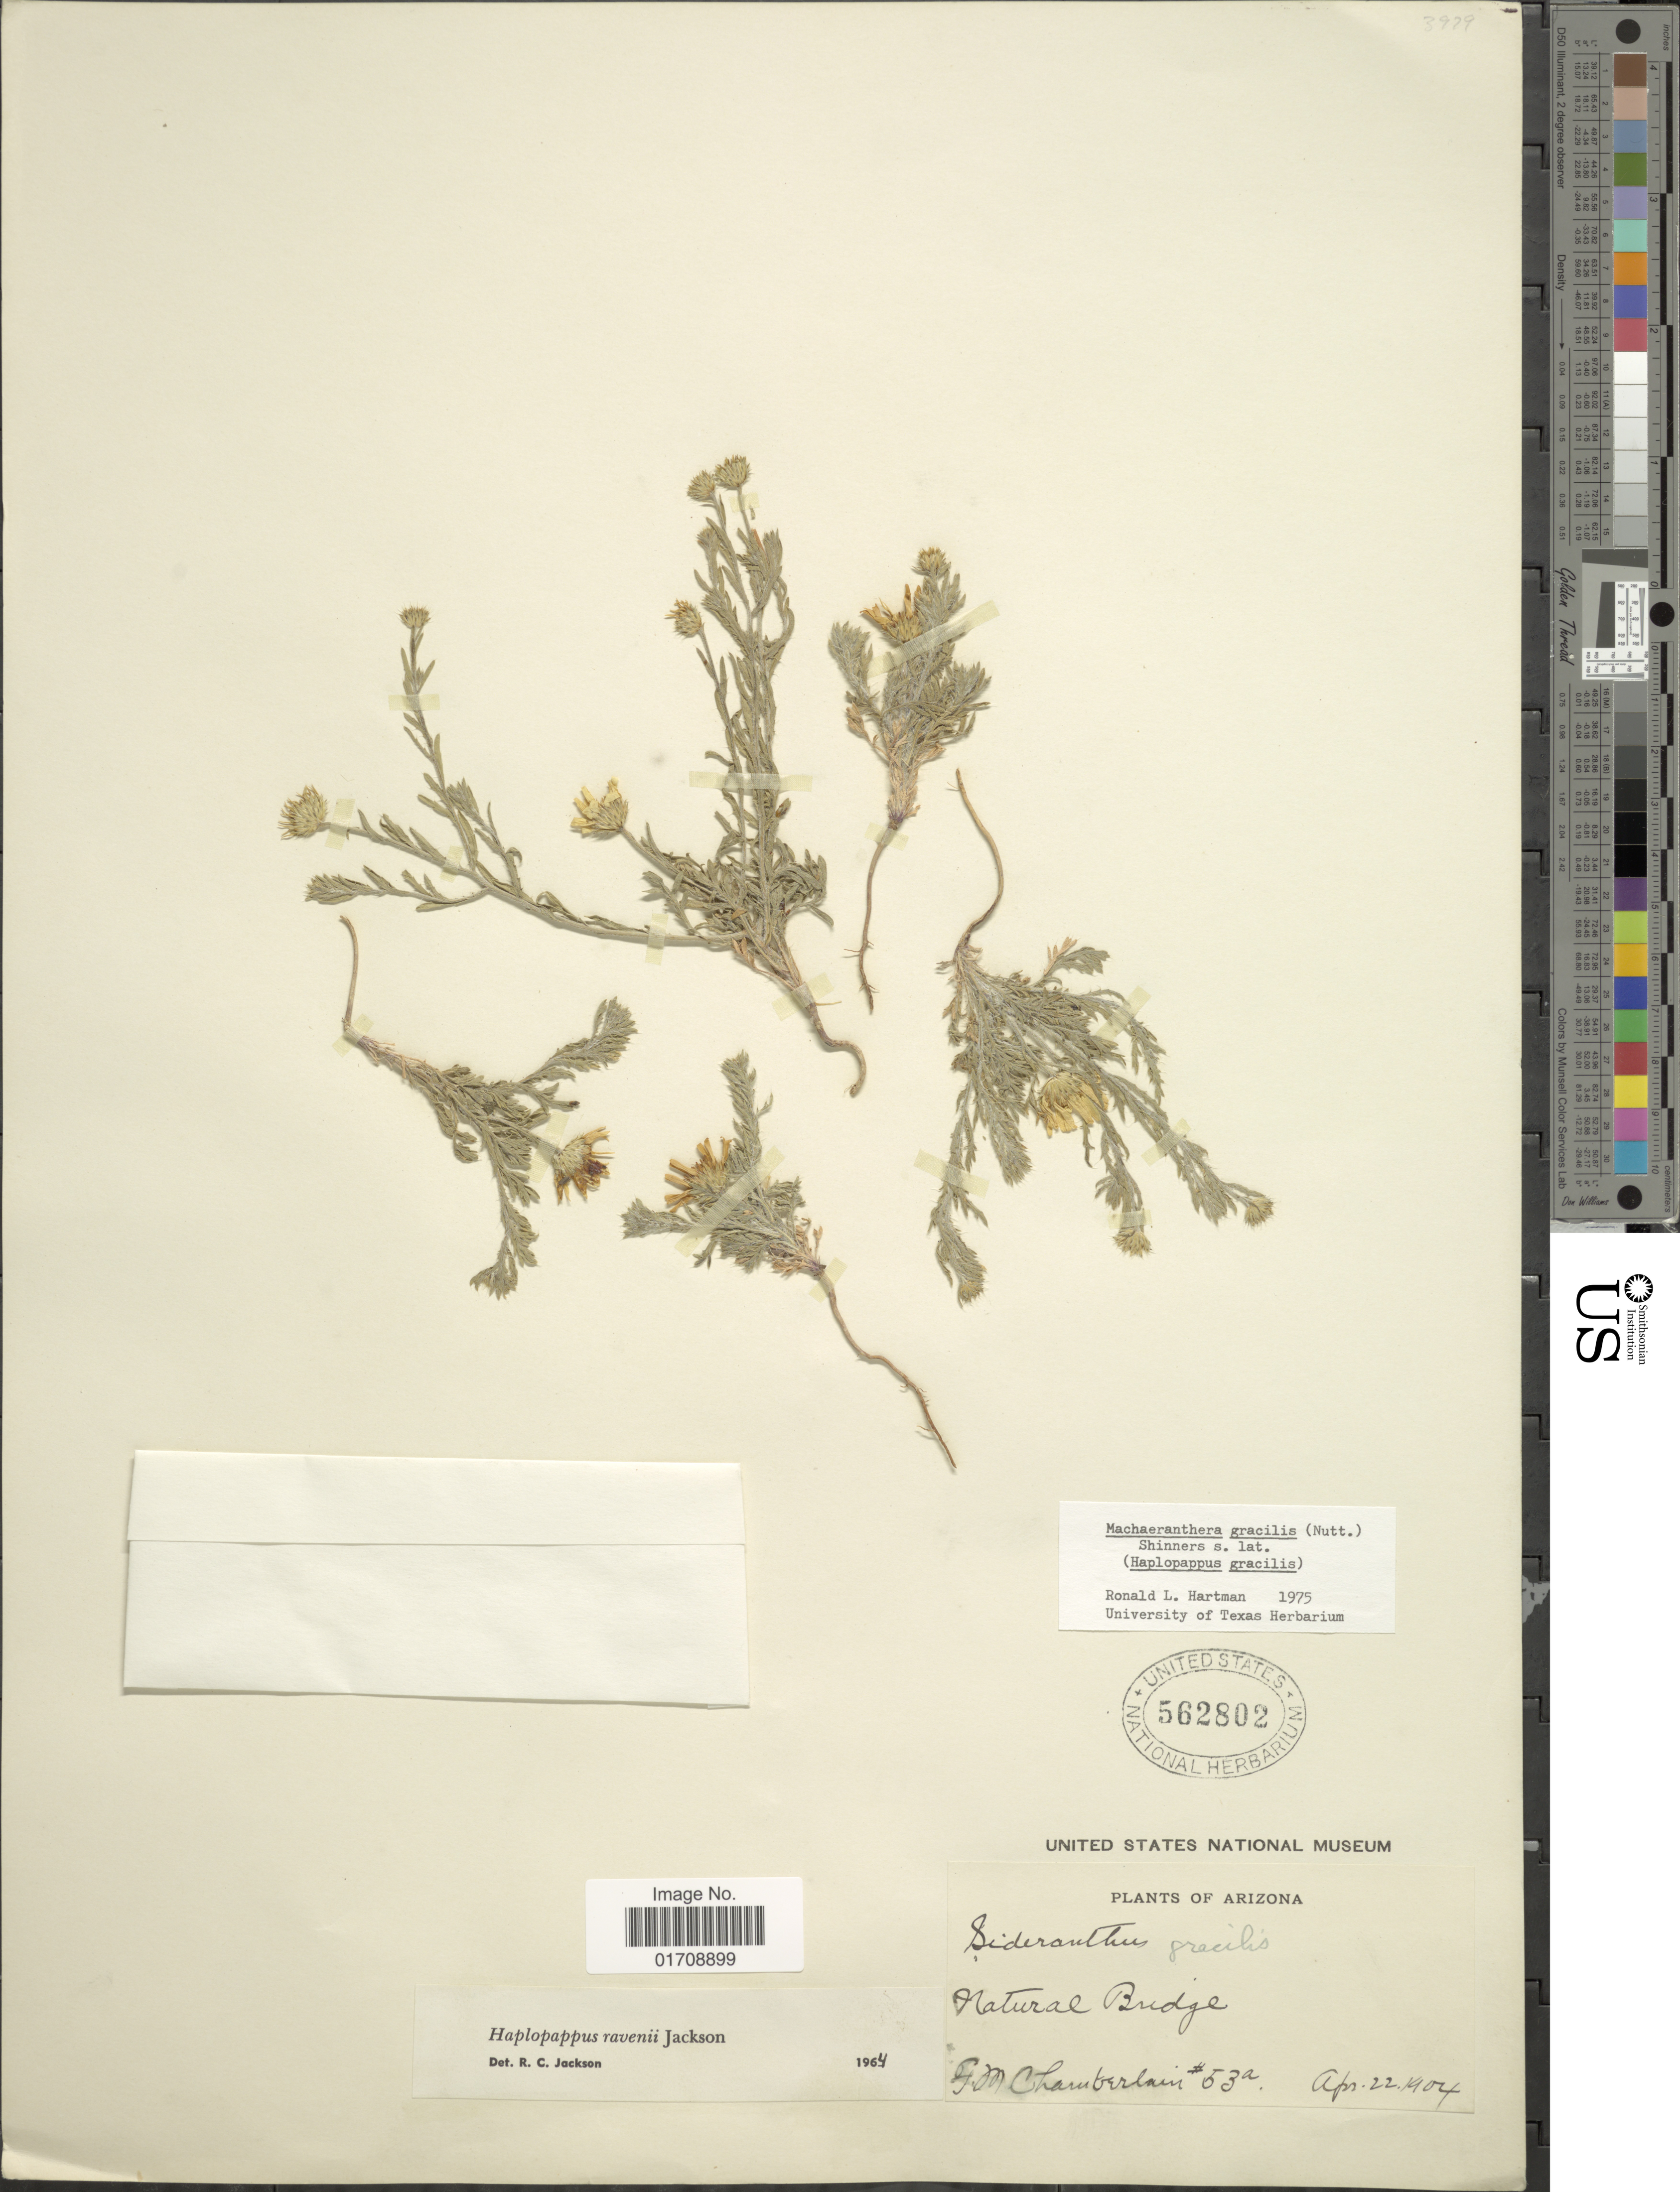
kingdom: Plantae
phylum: Tracheophyta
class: Magnoliopsida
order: Asterales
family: Asteraceae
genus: Machaeranthera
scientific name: Machaeranthera gracilis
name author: (Nutt.) Shinners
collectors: F. Chamberlain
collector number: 53a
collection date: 1904-04-22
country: United States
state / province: Arizona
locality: Natural Bridge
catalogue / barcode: US 562802